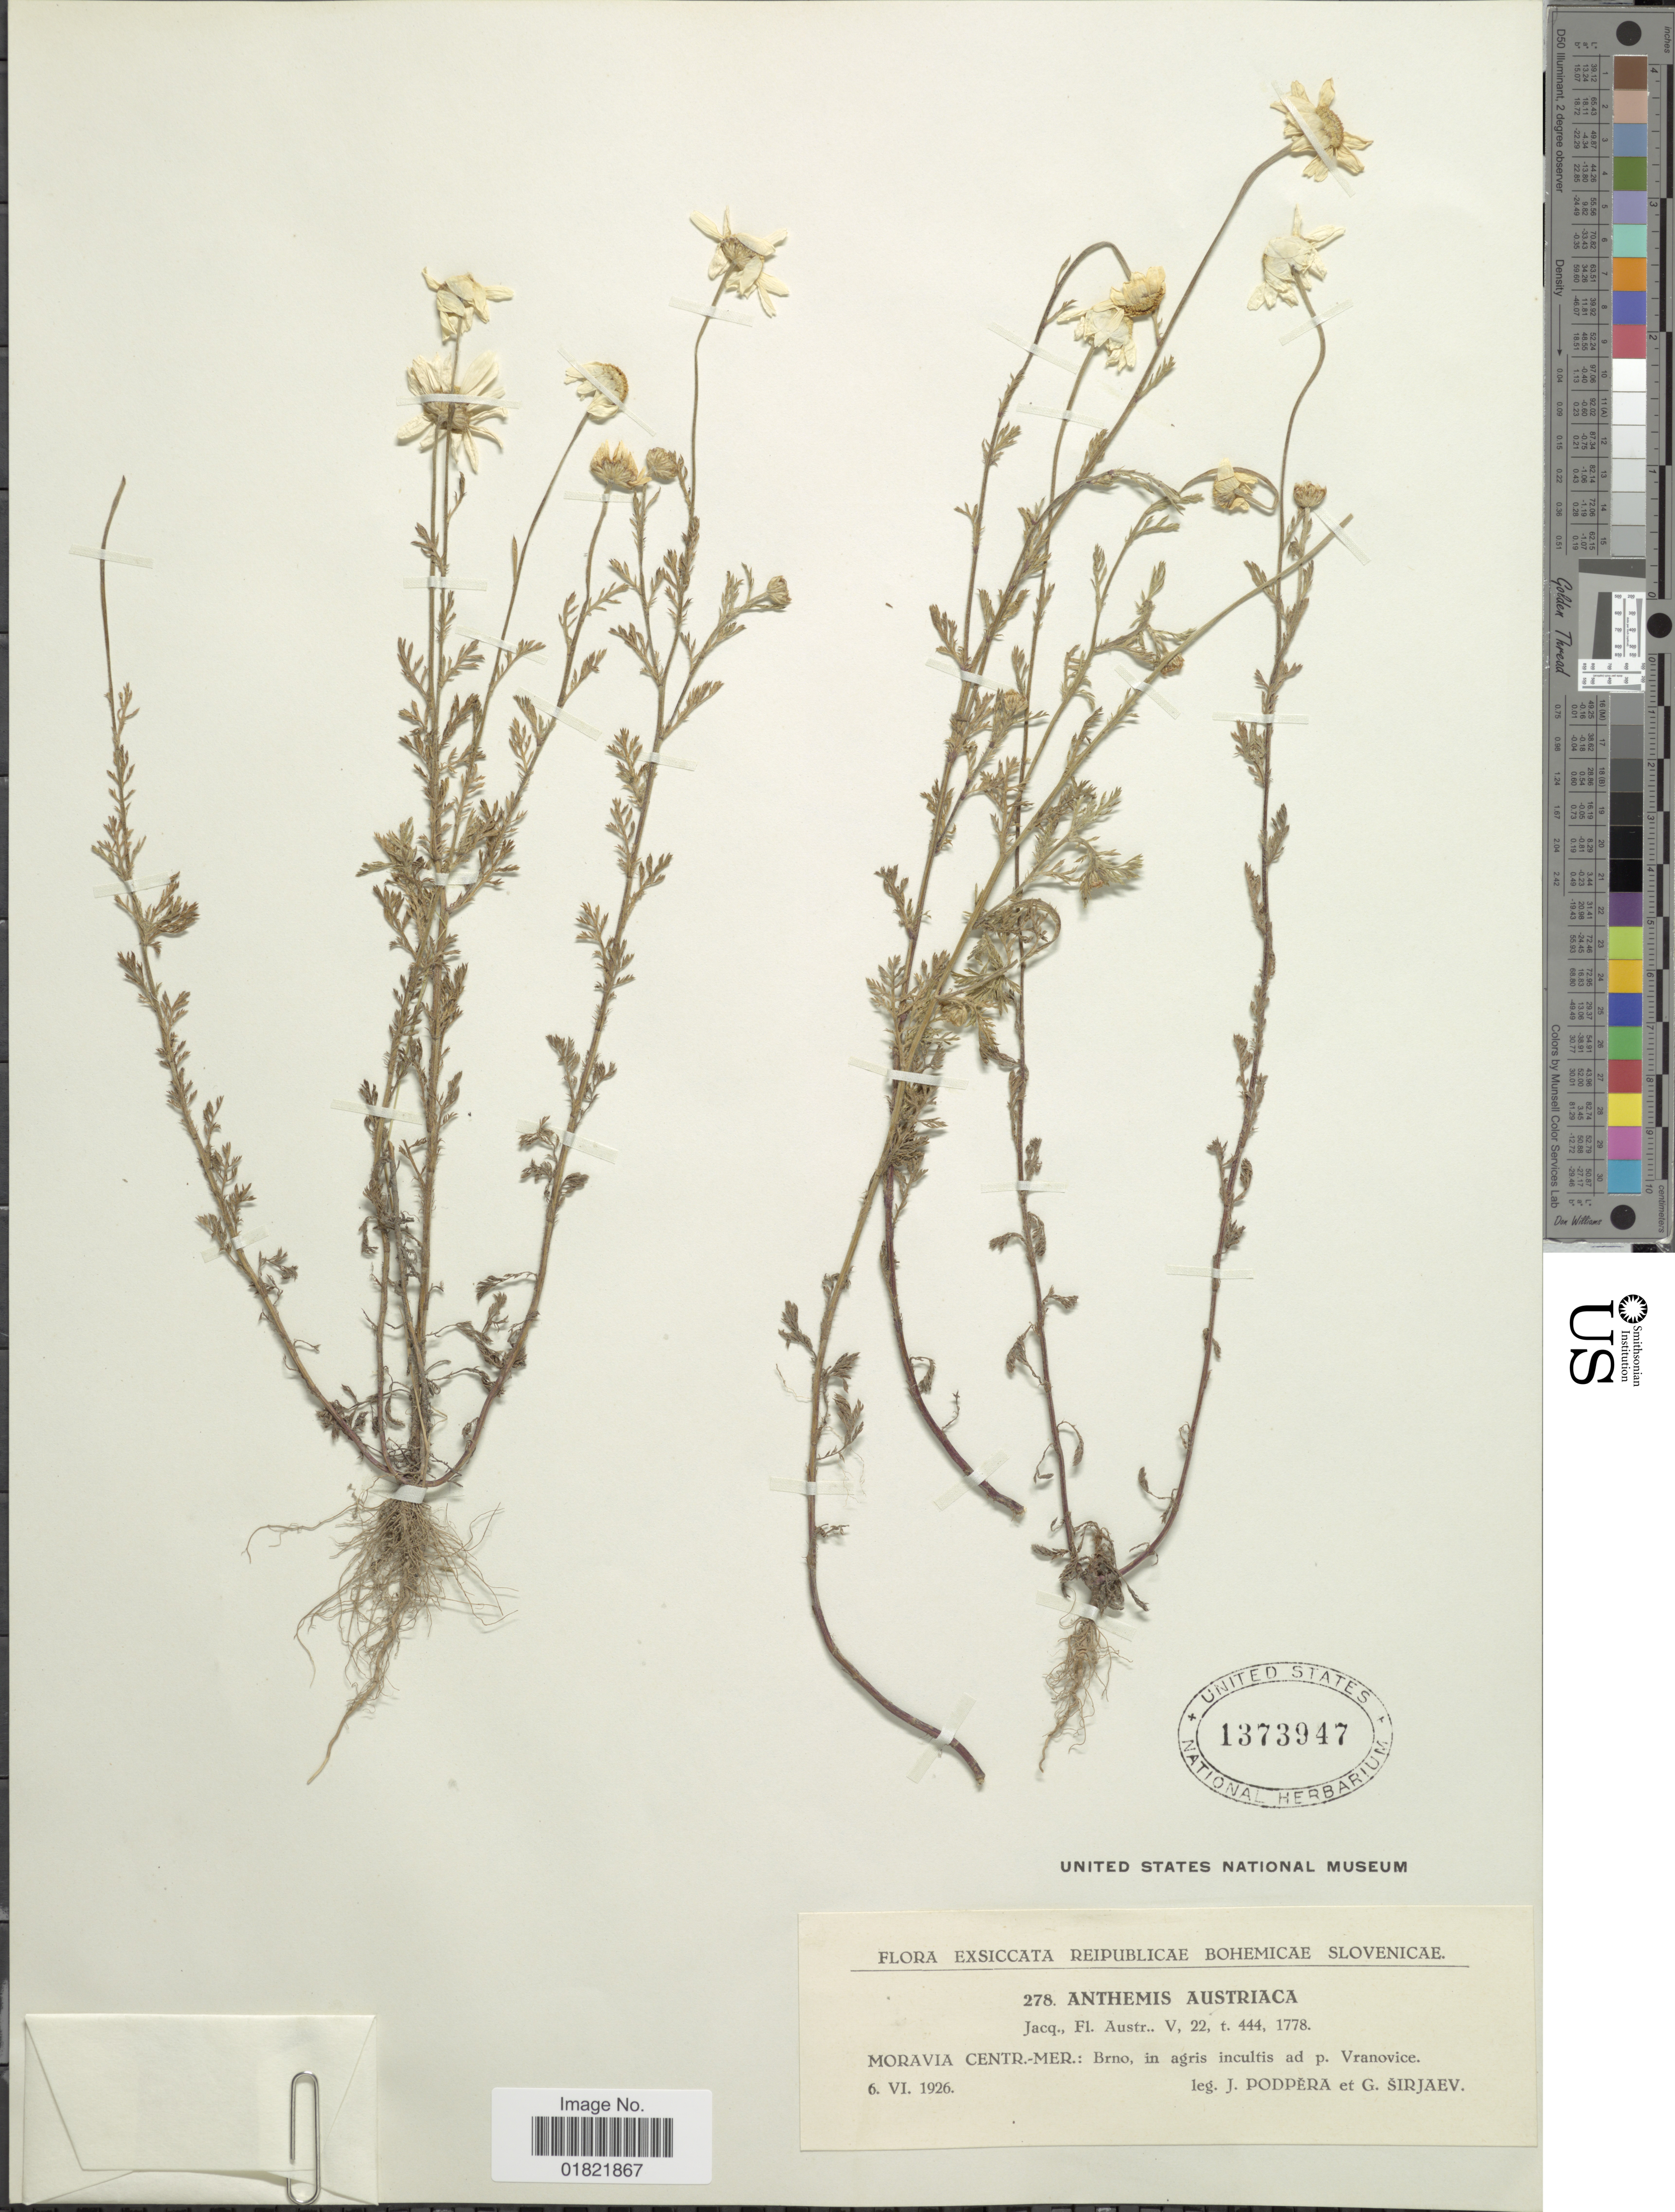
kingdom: Plantae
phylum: Tracheophyta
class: Magnoliopsida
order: Asterales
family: Asteraceae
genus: Anthemis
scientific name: Anthemis austriaca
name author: Jacq.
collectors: J. Podpera & G. Širjaev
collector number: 278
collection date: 1926-06-06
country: Slovenia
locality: Reipublicae Bohemicae Slovenicae, Moravia Centr.-Mer: Brno, in agris incultis ad p. Vranovice [interpreted]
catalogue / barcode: US 1373947